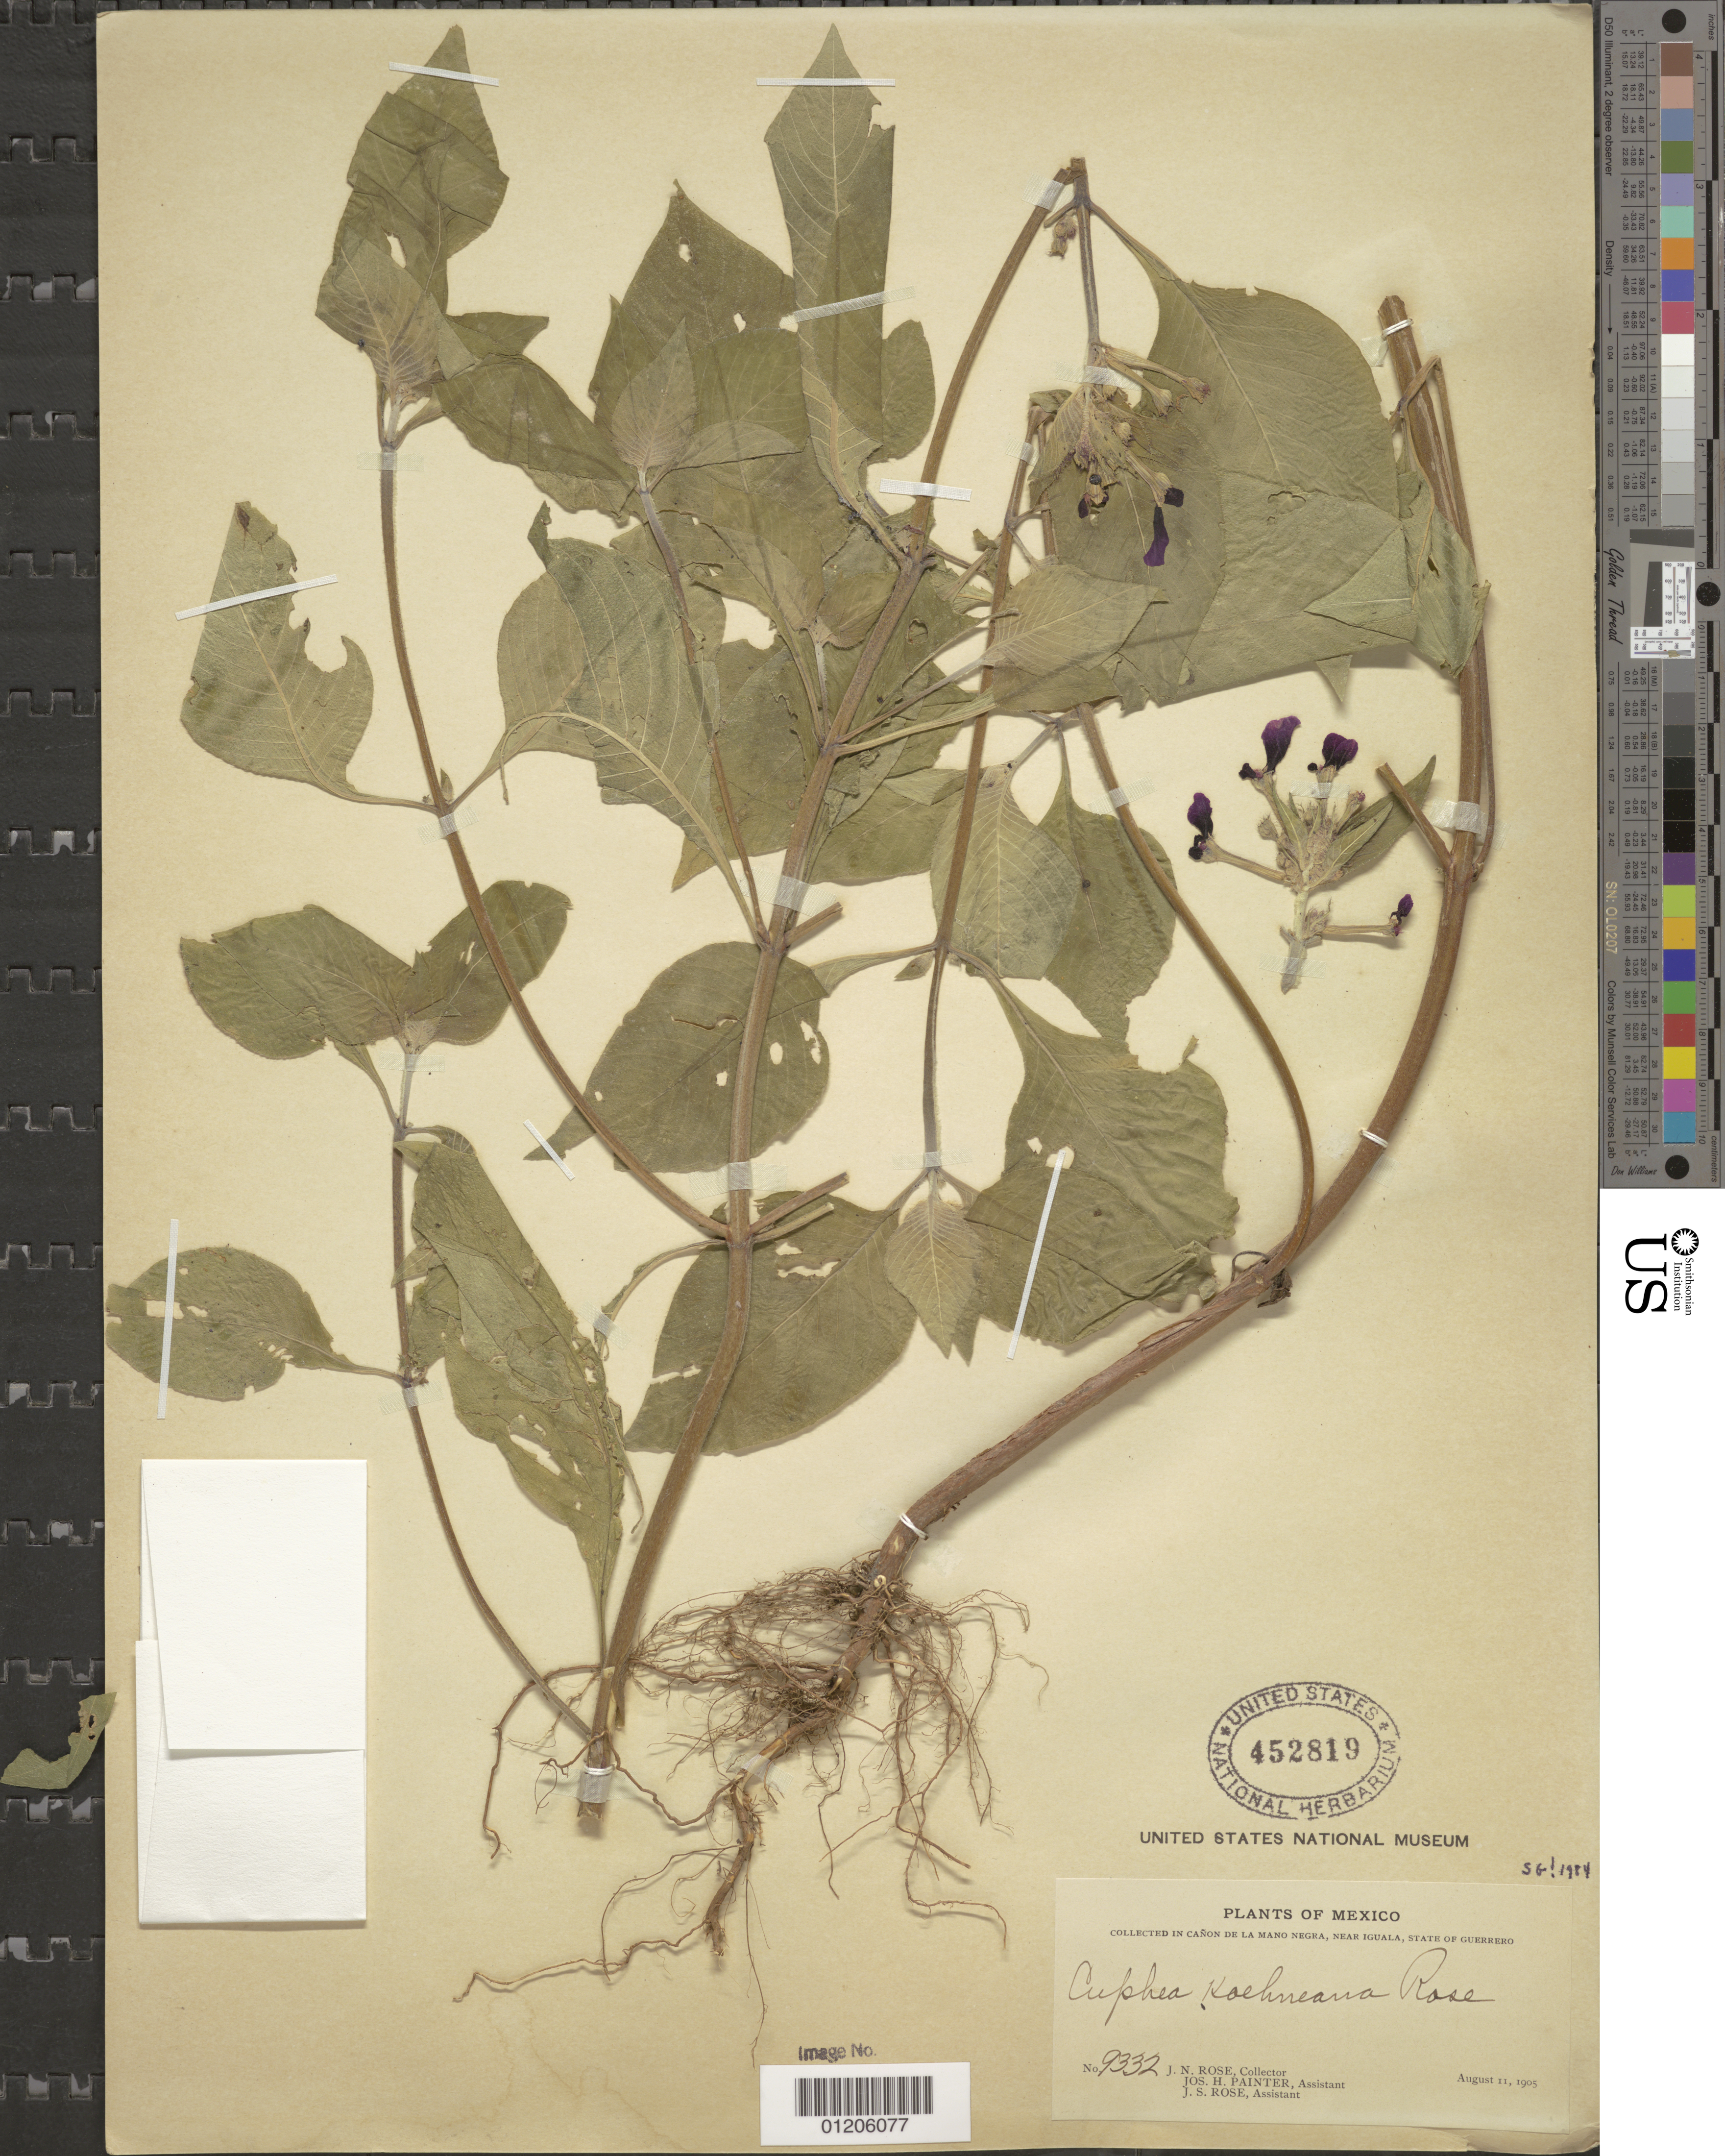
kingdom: Plantae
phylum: Tracheophyta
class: Magnoliopsida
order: Myrtales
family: Lythraceae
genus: Cuphea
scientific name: Cuphea koehneana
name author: Rose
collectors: J. N. Rose, J. H. Painter & J. S. Rose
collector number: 9332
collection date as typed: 11 Aug 1905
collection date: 1905-08-11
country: Mexico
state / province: Guerrero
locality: Canon de la Mano Negra, near Iguala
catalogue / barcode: US 452819